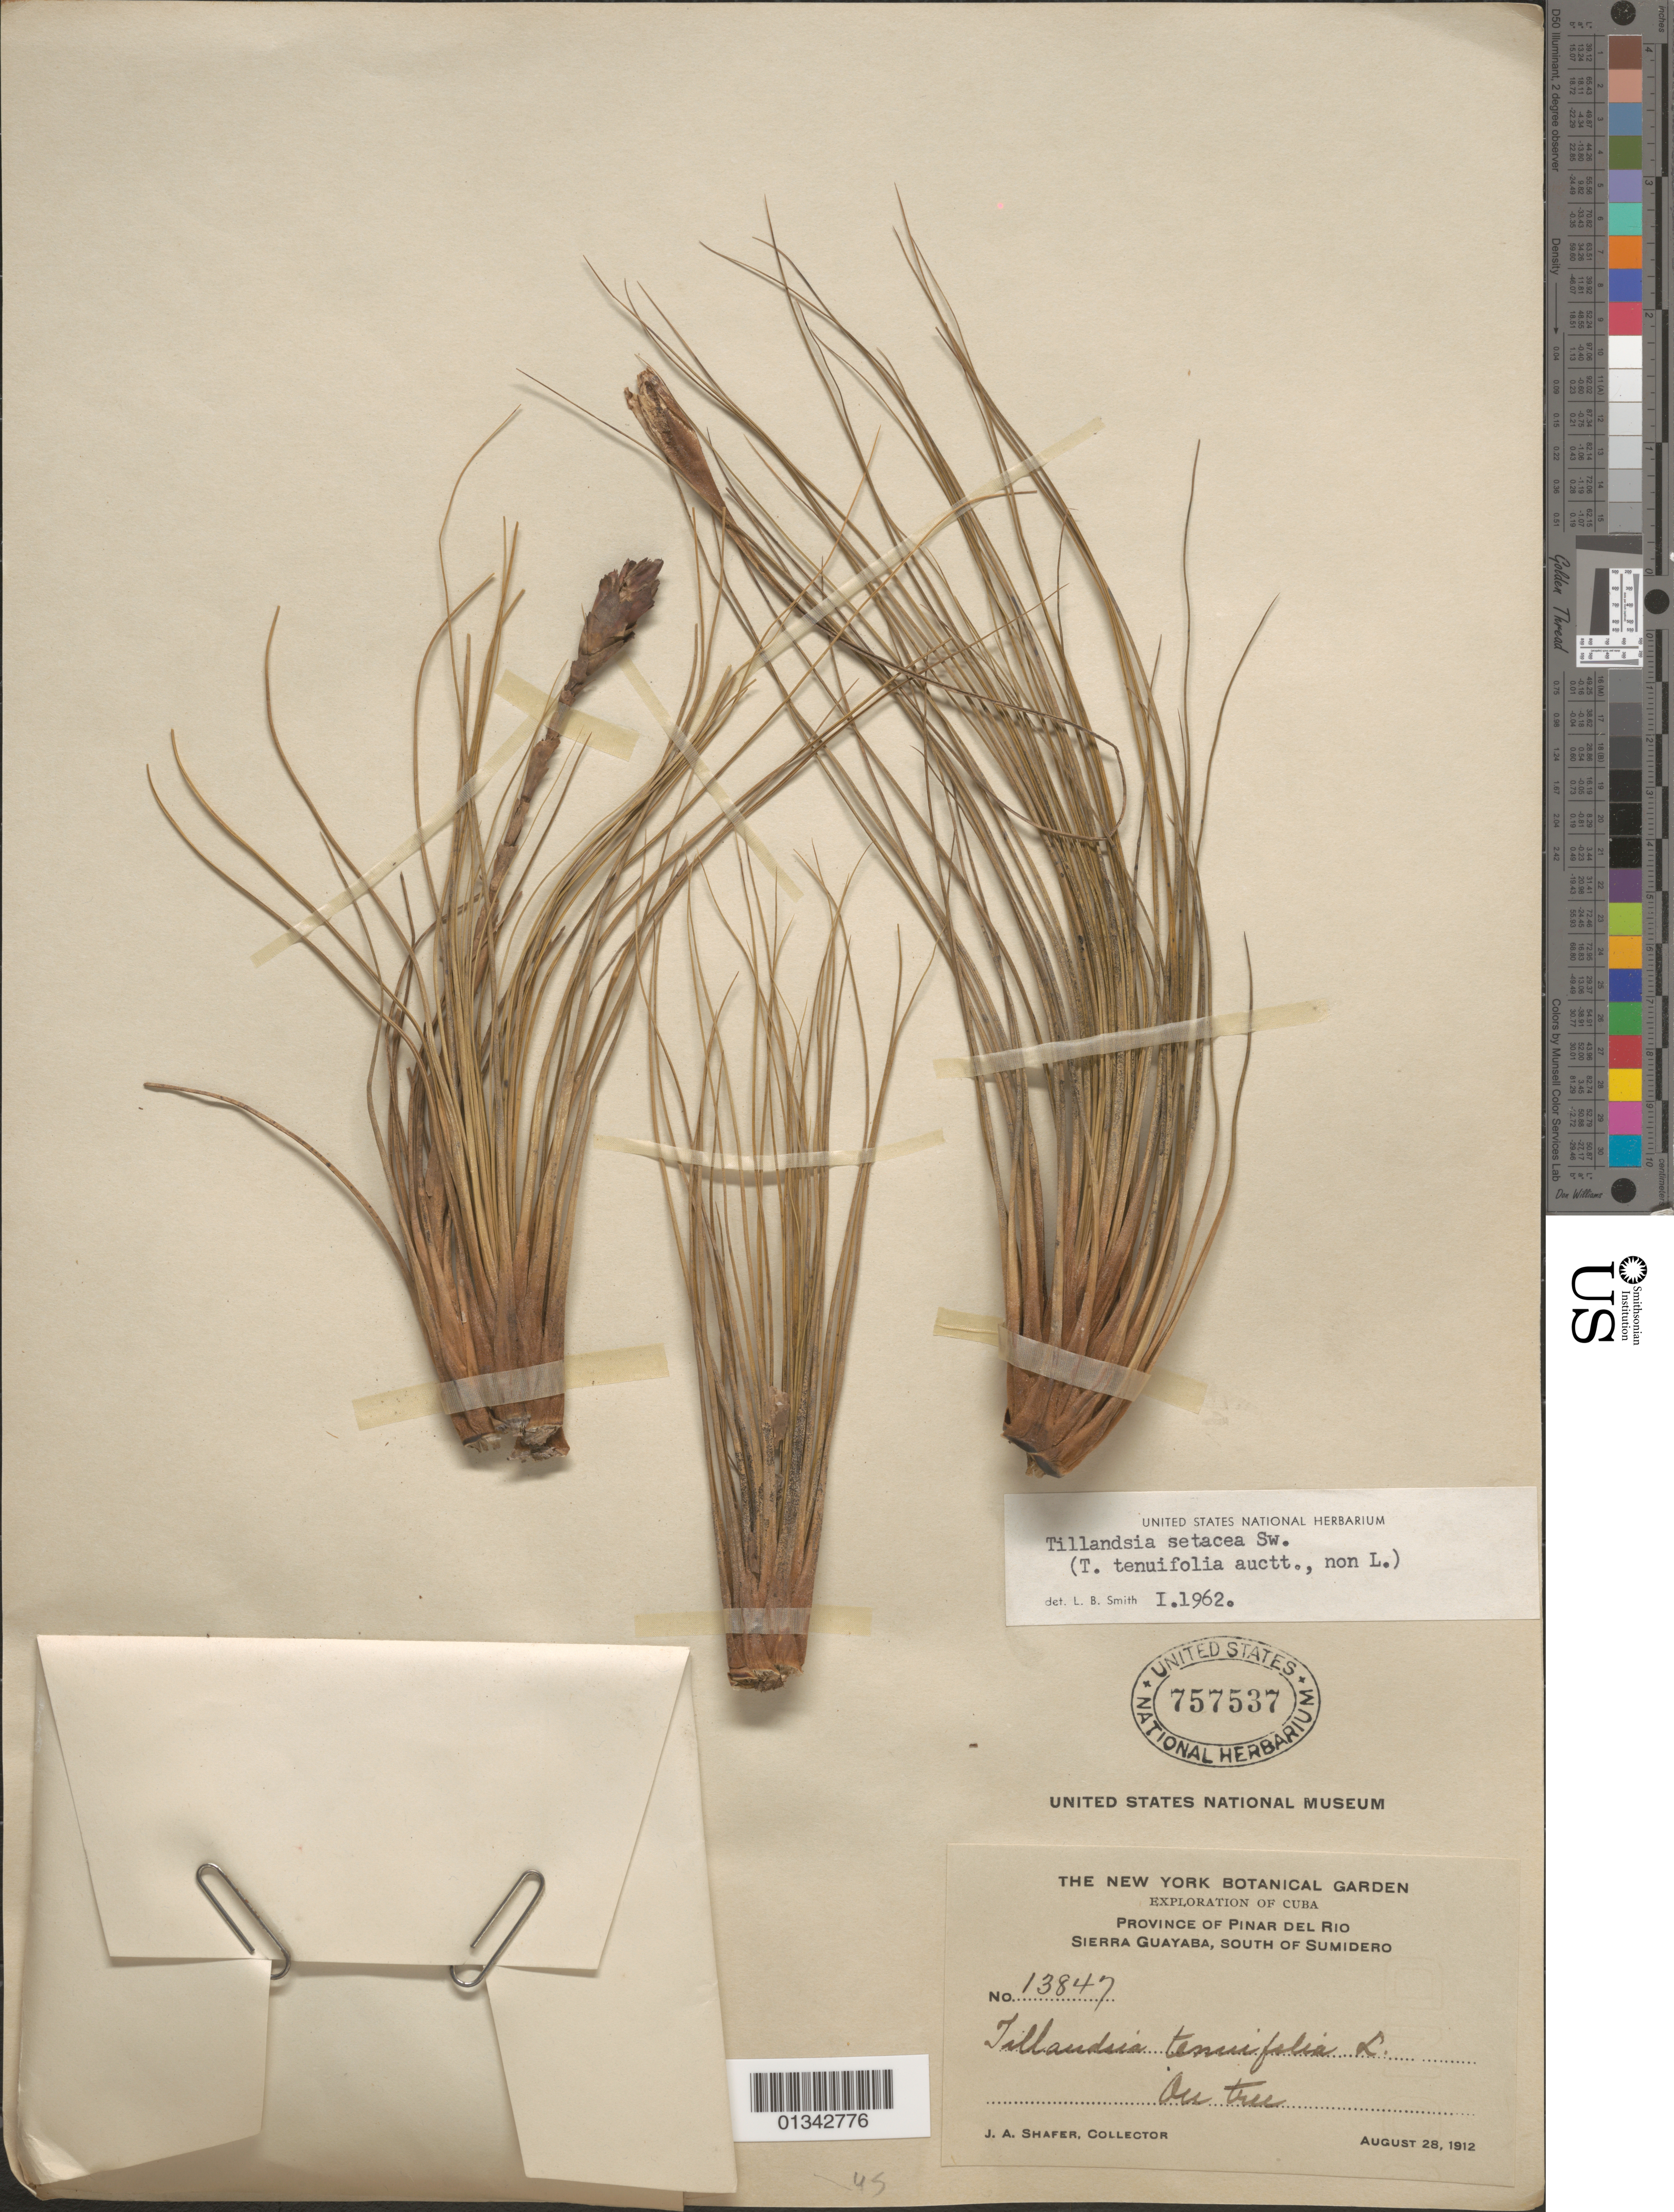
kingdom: Plantae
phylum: Tracheophyta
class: Liliopsida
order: Poales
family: Bromeliaceae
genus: Tillandsia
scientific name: Tillandsia setacea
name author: Sw.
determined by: Smith, Lyman B., (US), NMNH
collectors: J. A. Shafer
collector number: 13847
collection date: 1912-08-28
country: Cuba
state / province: Pinar del Rio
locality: Sierra Guayaba, S of Sumidero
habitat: On tree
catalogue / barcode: US 757537